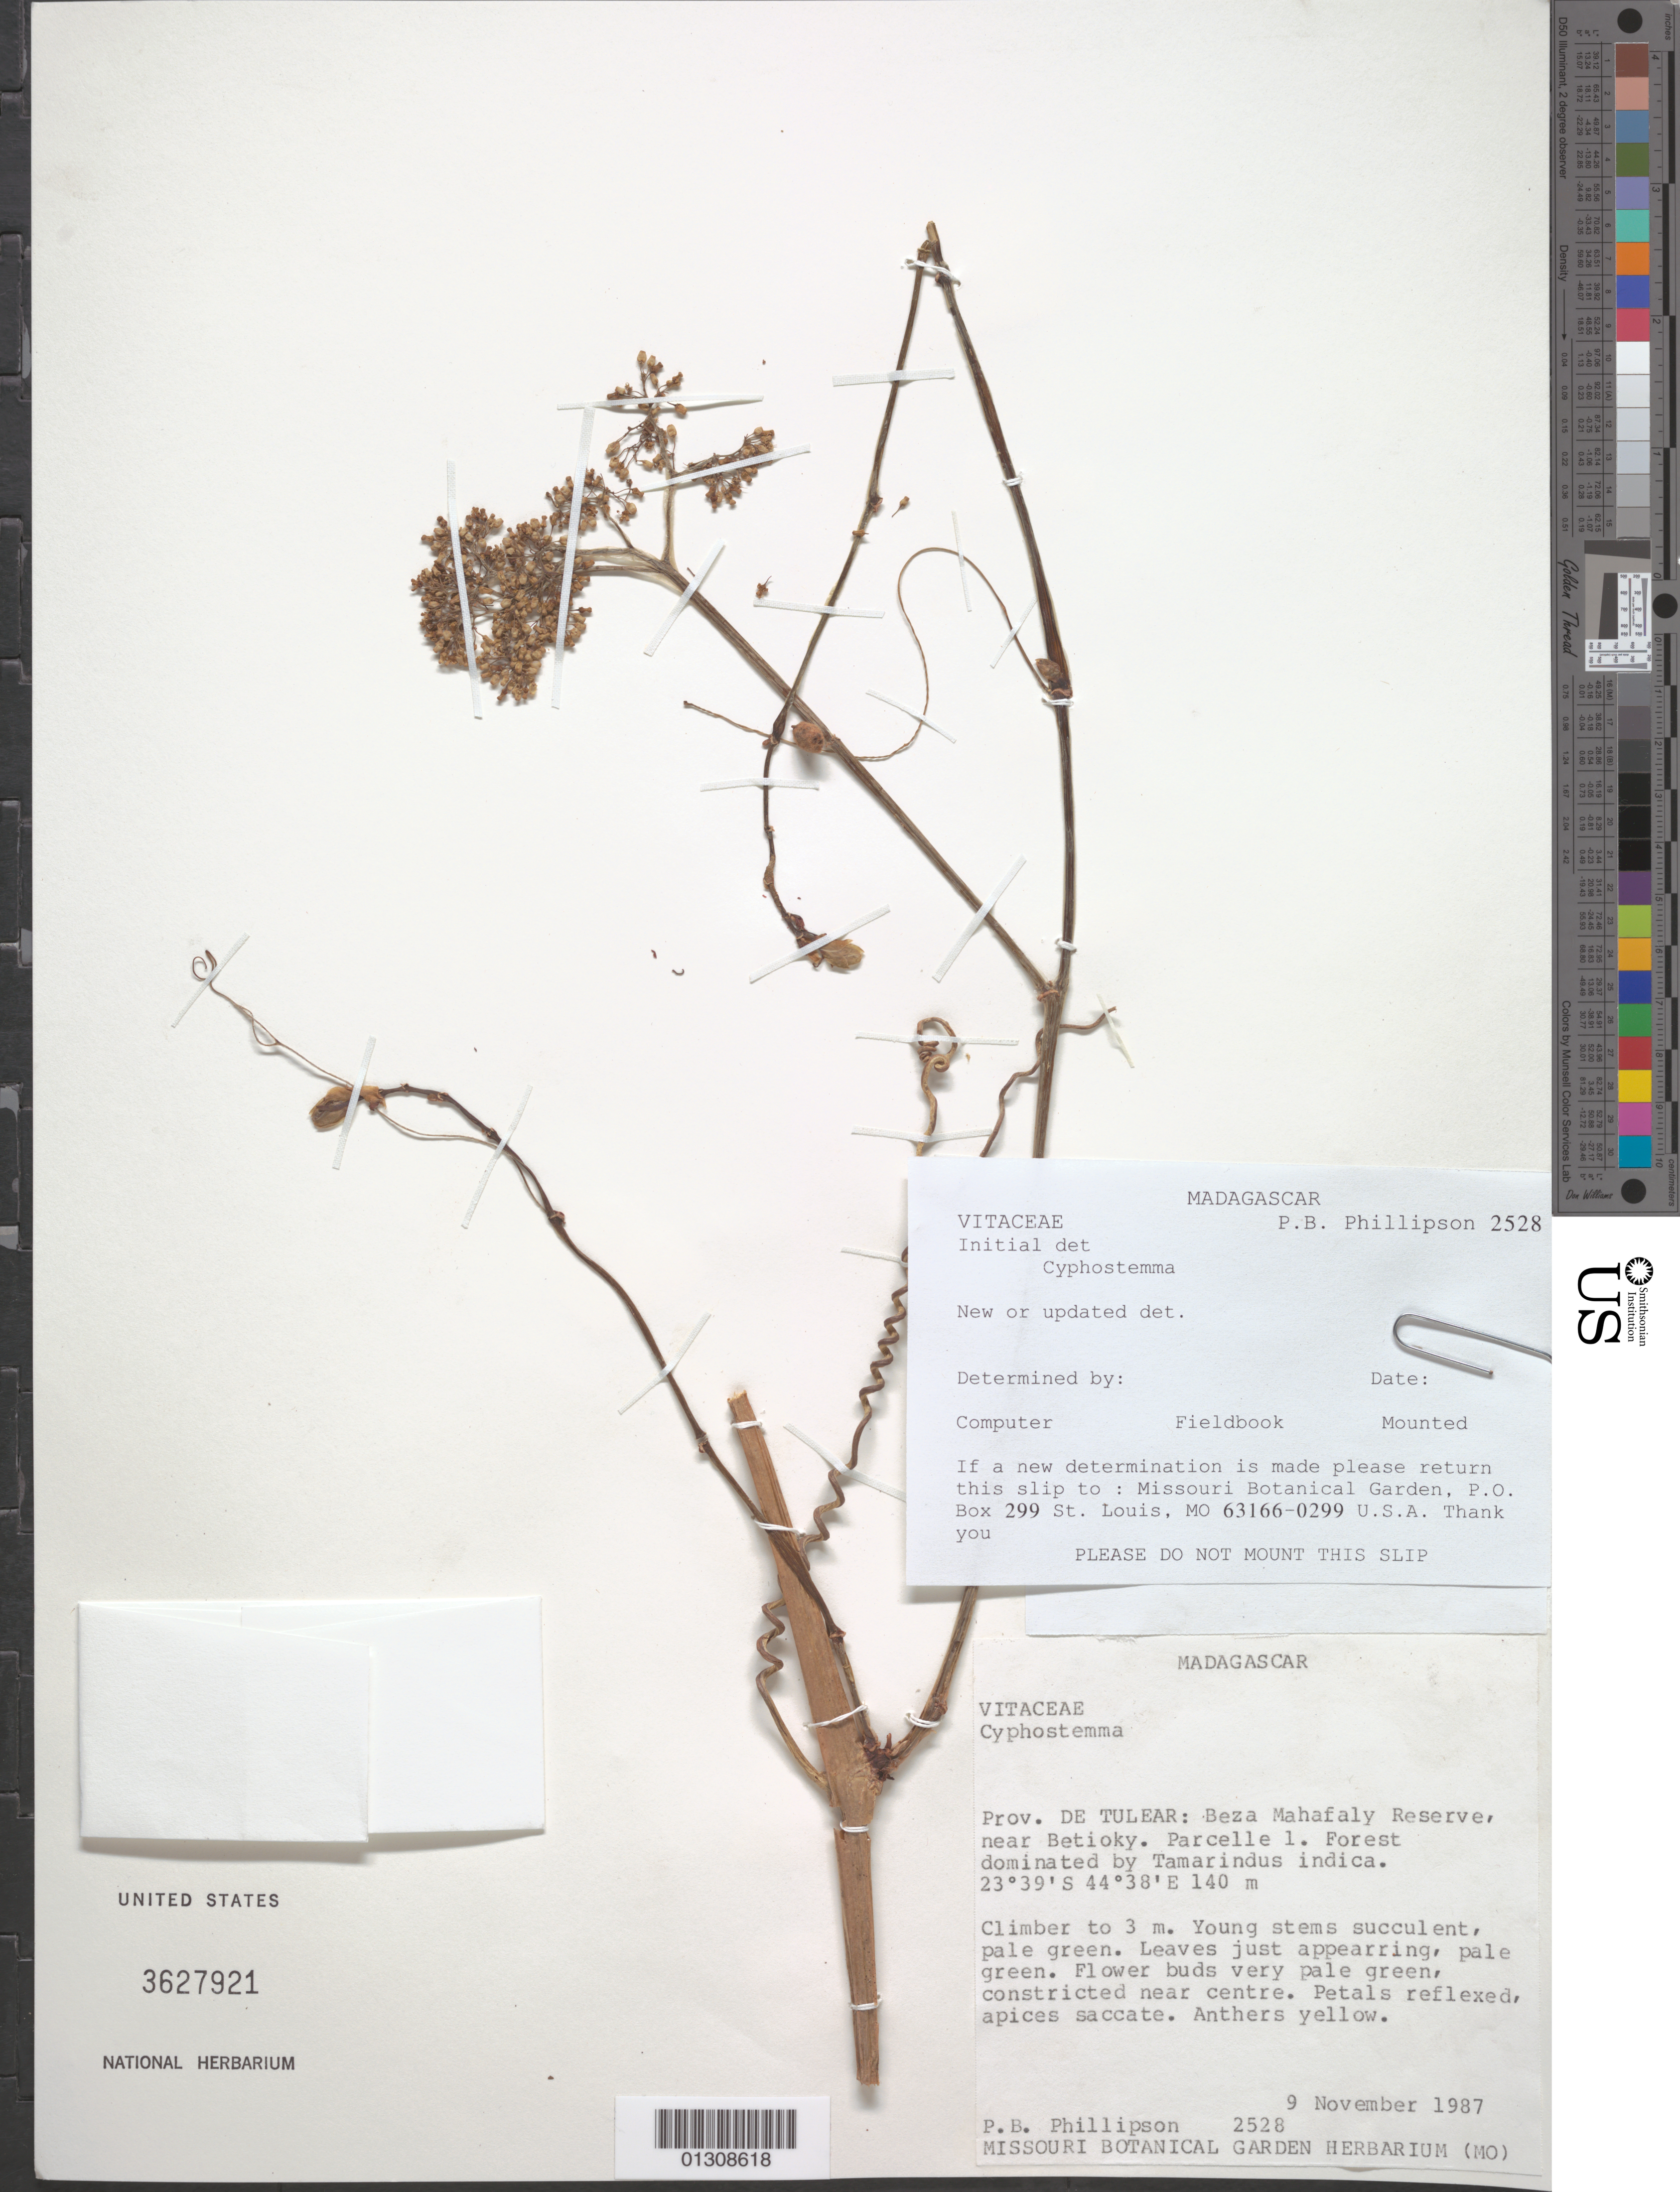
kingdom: Plantae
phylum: Tracheophyta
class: Magnoliopsida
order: Vitales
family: Vitaceae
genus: Cyphostemma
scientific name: Cyphostemma sp.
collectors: P. B. Phillipson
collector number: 2528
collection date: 1987-11-09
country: Madagascar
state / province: Atsimo-Andrefana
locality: Beza Mahafaly Reserve, near Betioky. Parcelle 1.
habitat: Forest dominated by Tamarindus indica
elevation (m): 140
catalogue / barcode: US 3627921